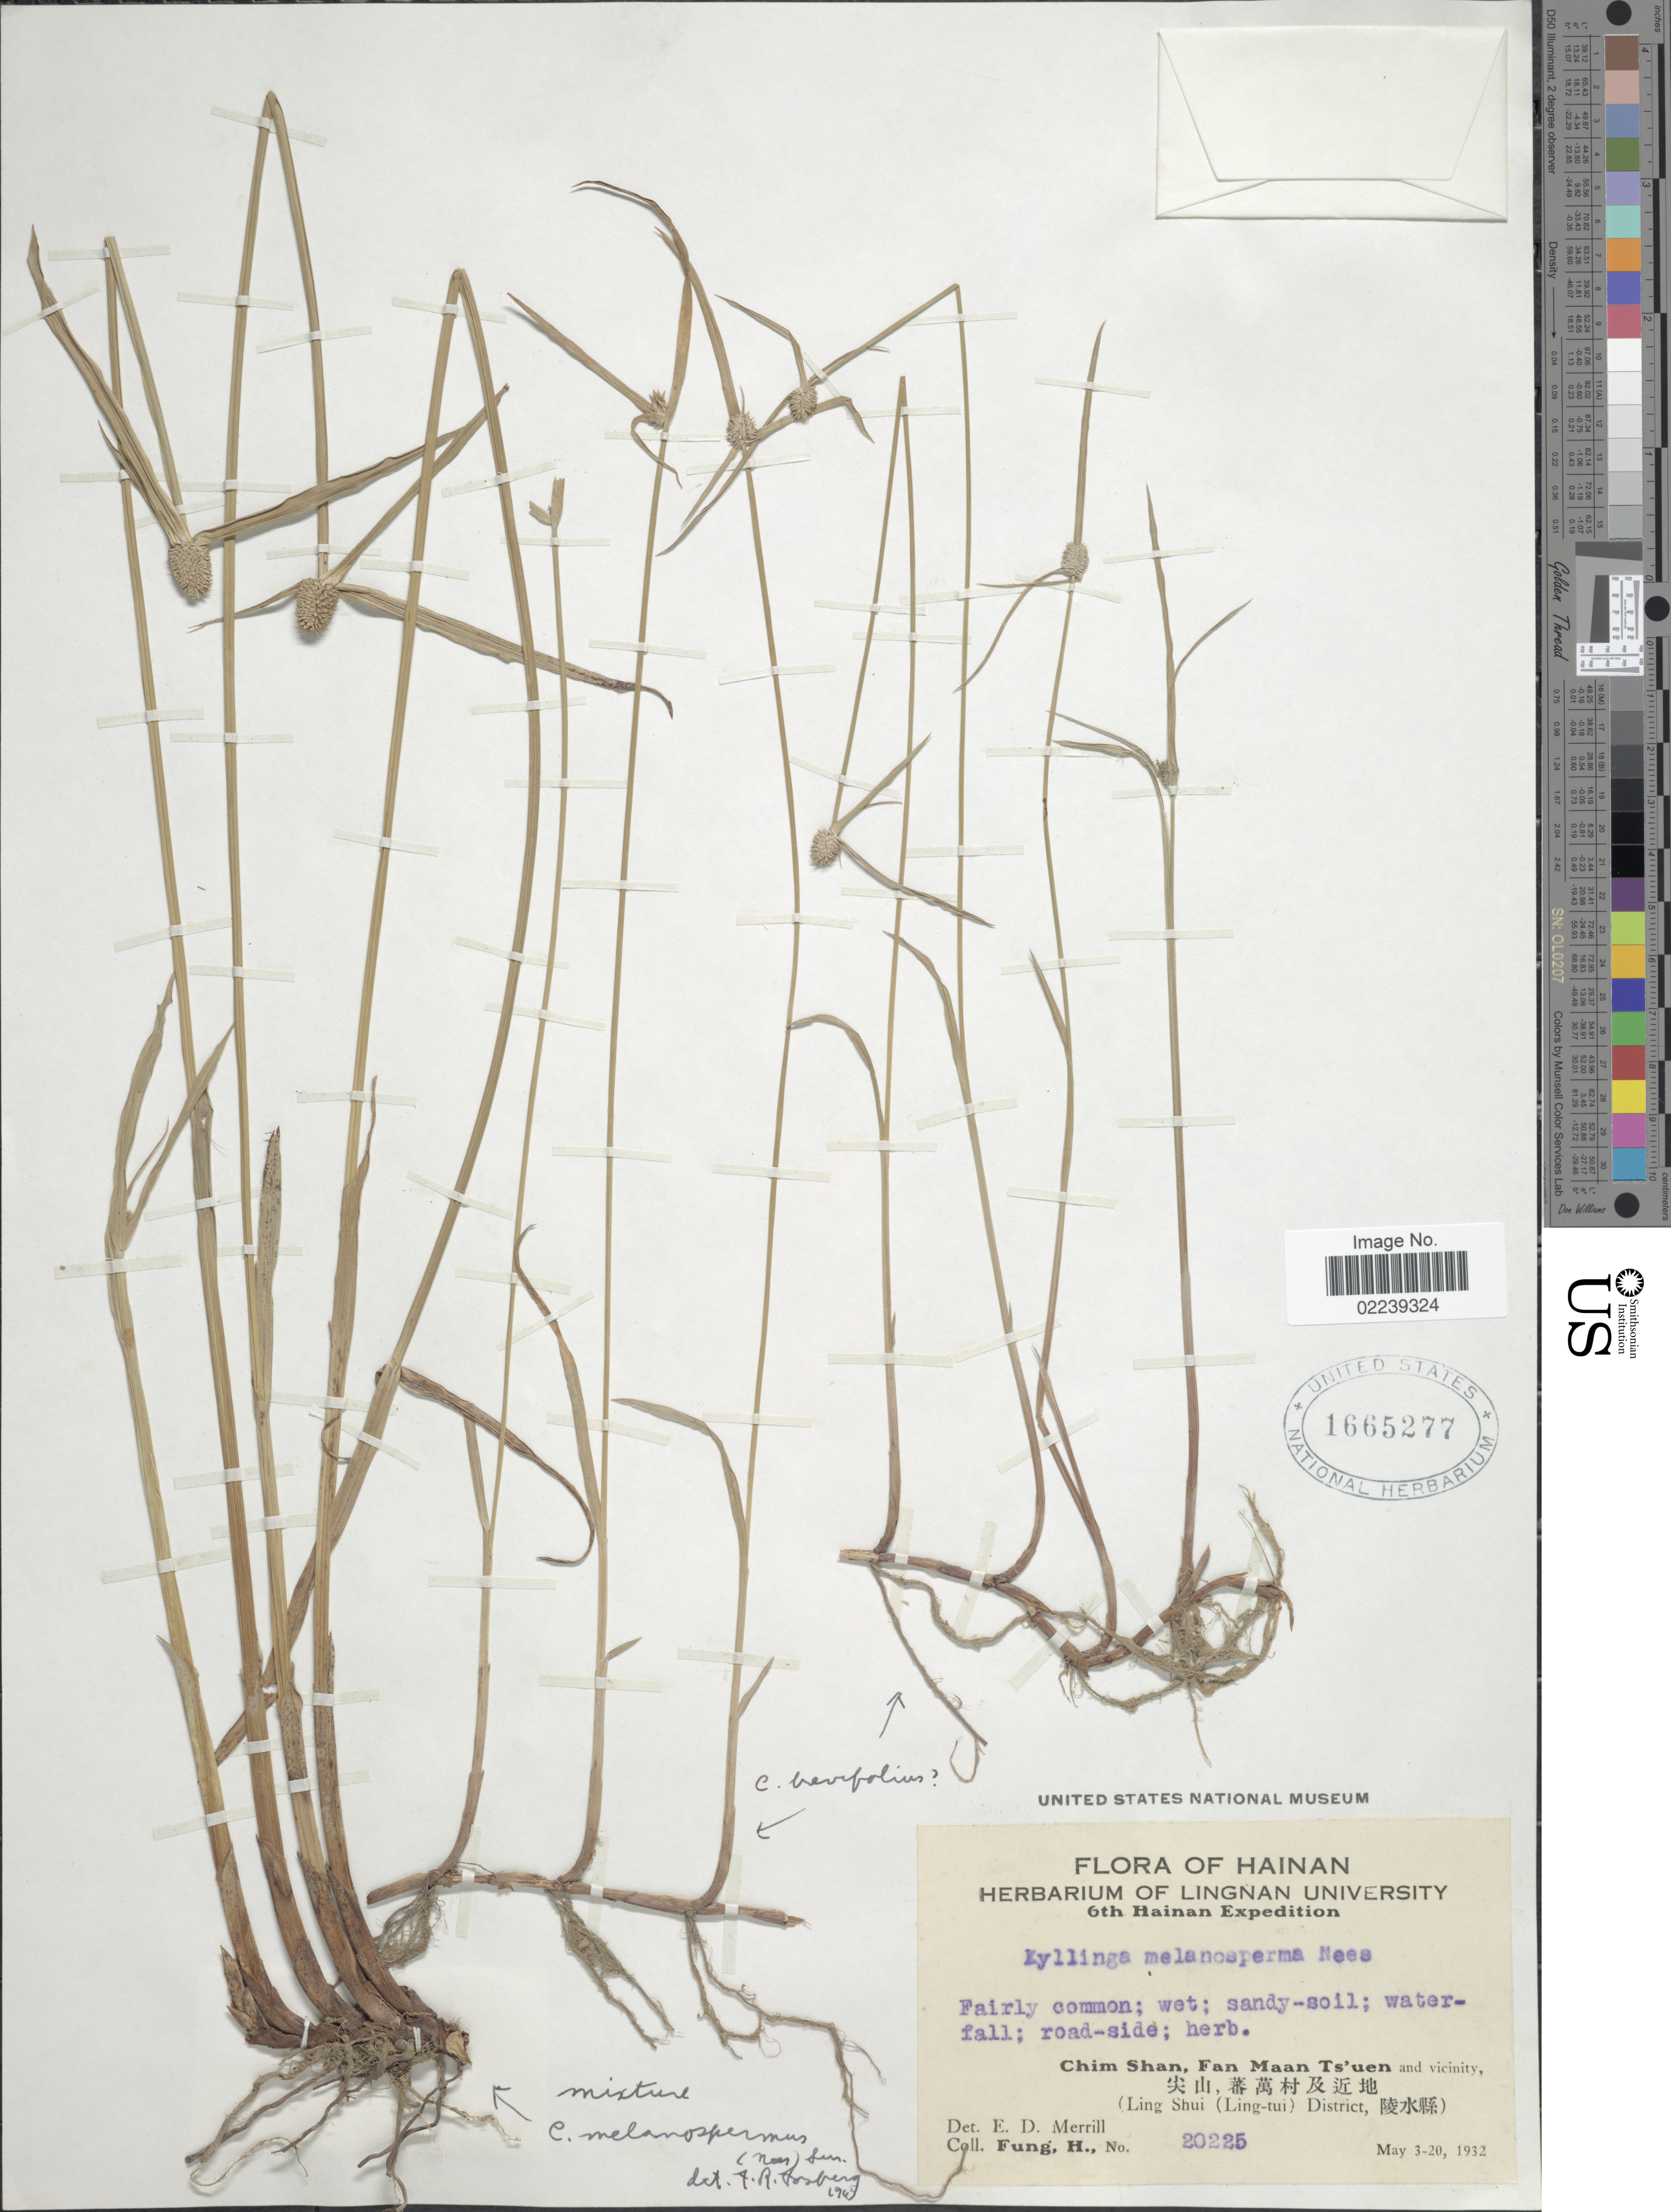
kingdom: Plantae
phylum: Tracheophyta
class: Liliopsida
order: Poales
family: Cyperaceae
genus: Cyperus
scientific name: Cyperus brevifolius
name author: (Rottb.) Hassk.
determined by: Strong, Mark T., (BOT), Smithsonian Institution - National Museum of Natural History (UNITED STATES)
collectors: H. Fung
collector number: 20225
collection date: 1932-05-03/1932-05-20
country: China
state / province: Hainan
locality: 6hHanan, Chim Shan, Fan Maan Ts'uen and vicinity (ling Shui (Ling-tui) District,)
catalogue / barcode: US 1665277